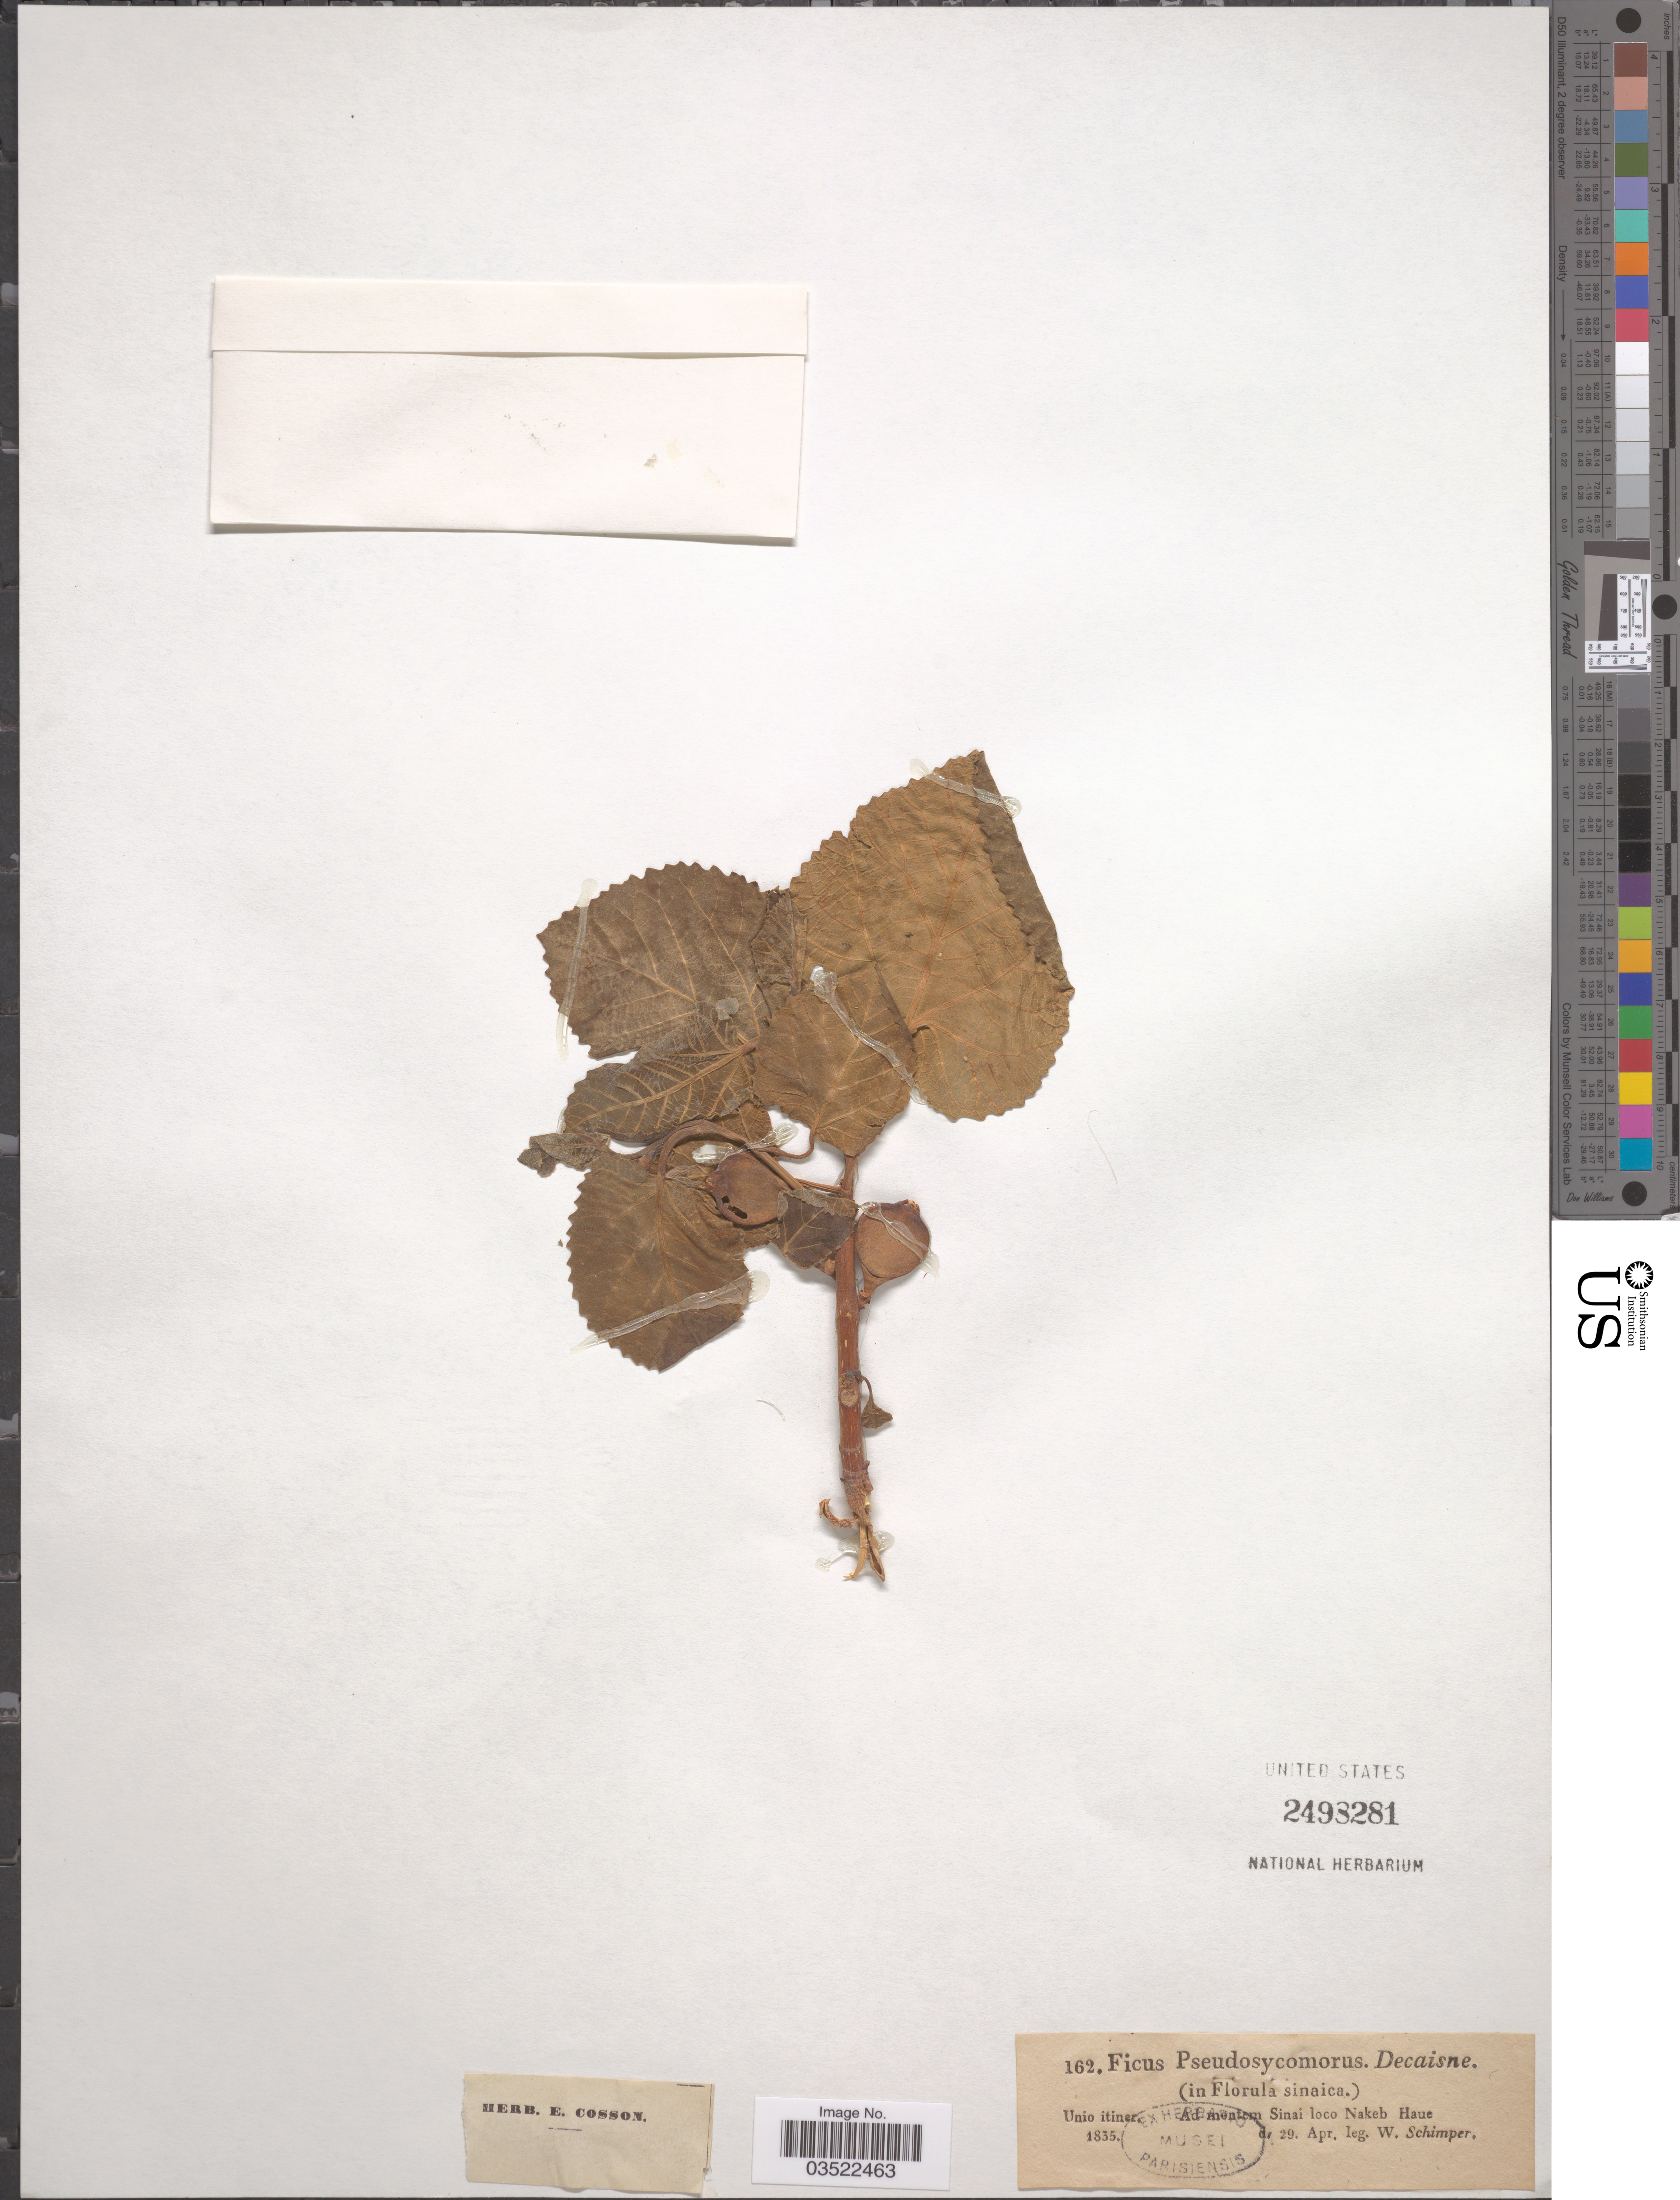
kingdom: Plantae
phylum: Tracheophyta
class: Magnoliopsida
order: Rosales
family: Moraceae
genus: Ficus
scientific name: Ficus pseudosycomorus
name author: Decne.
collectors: W. Schimper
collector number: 162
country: Egypt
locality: Ad montem Sinai loco Nakeb Haue.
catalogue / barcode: US 2498281